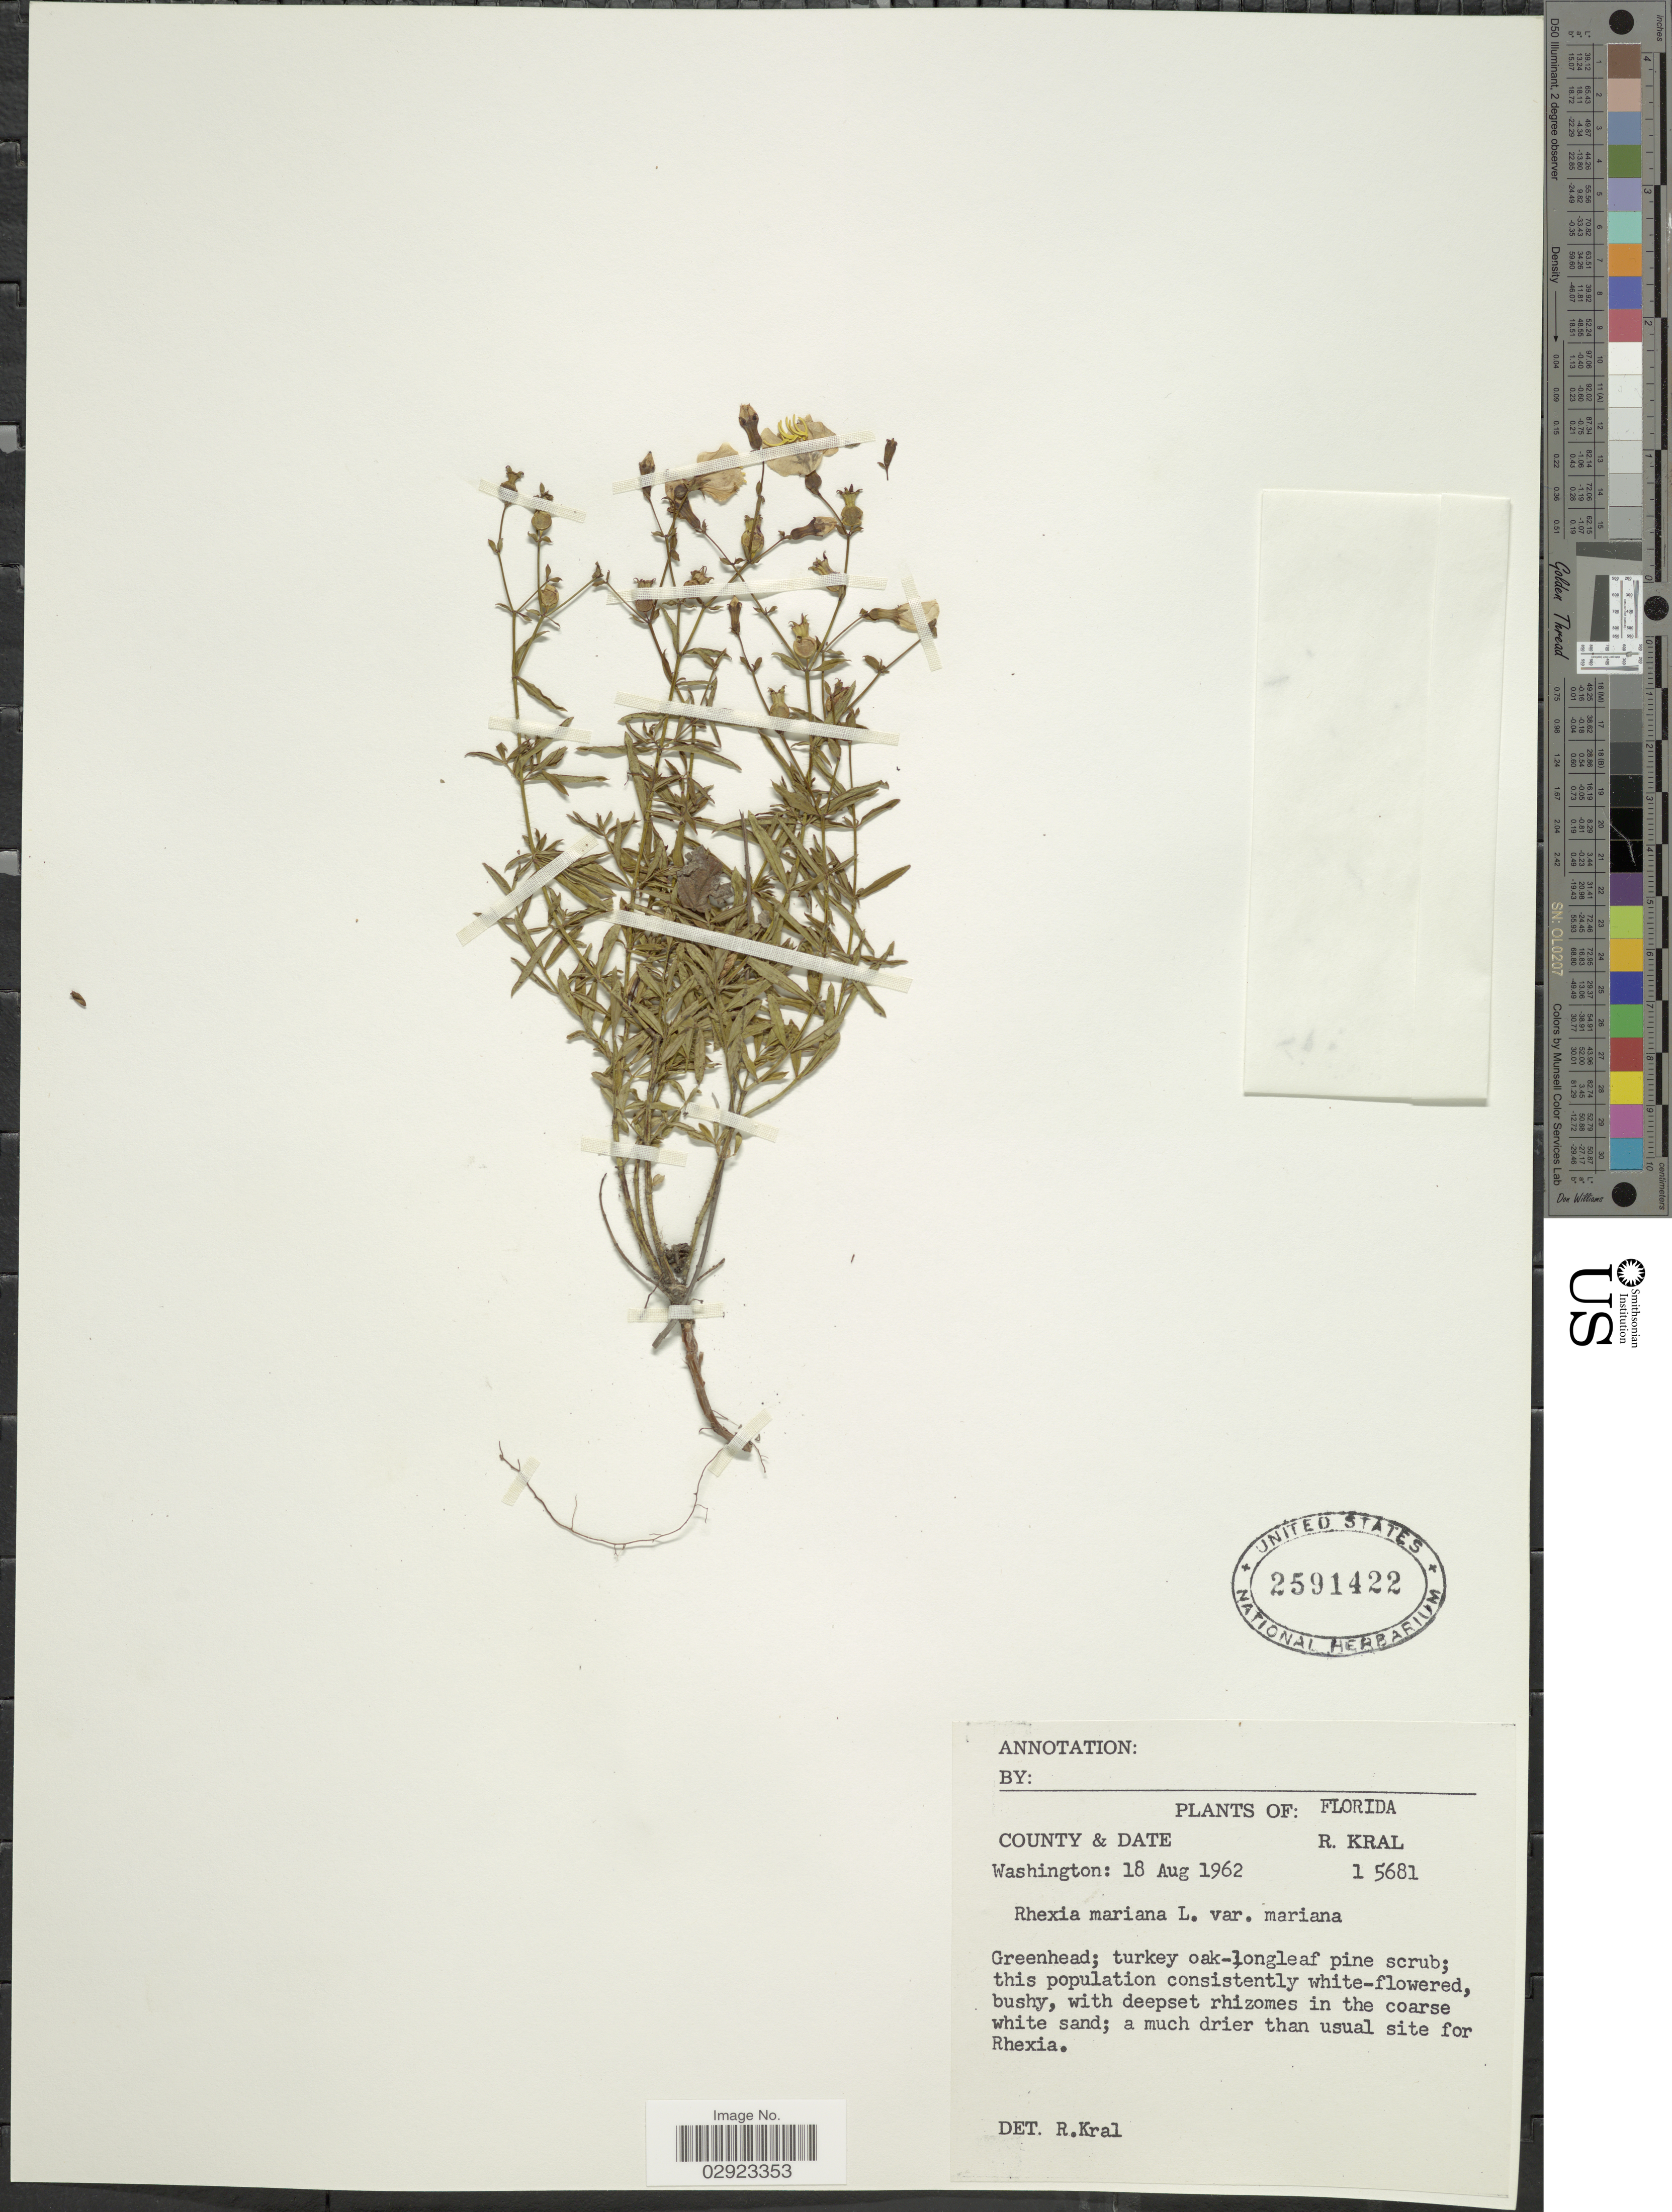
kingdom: Plantae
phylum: Tracheophyta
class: Magnoliopsida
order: Myrtales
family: Melastomataceae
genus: Rhexia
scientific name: Rhexia mariana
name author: L.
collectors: R. Kral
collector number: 15681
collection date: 1962-08-18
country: United States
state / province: Florida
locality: County Washington, Greenhead.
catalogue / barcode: US 2591422